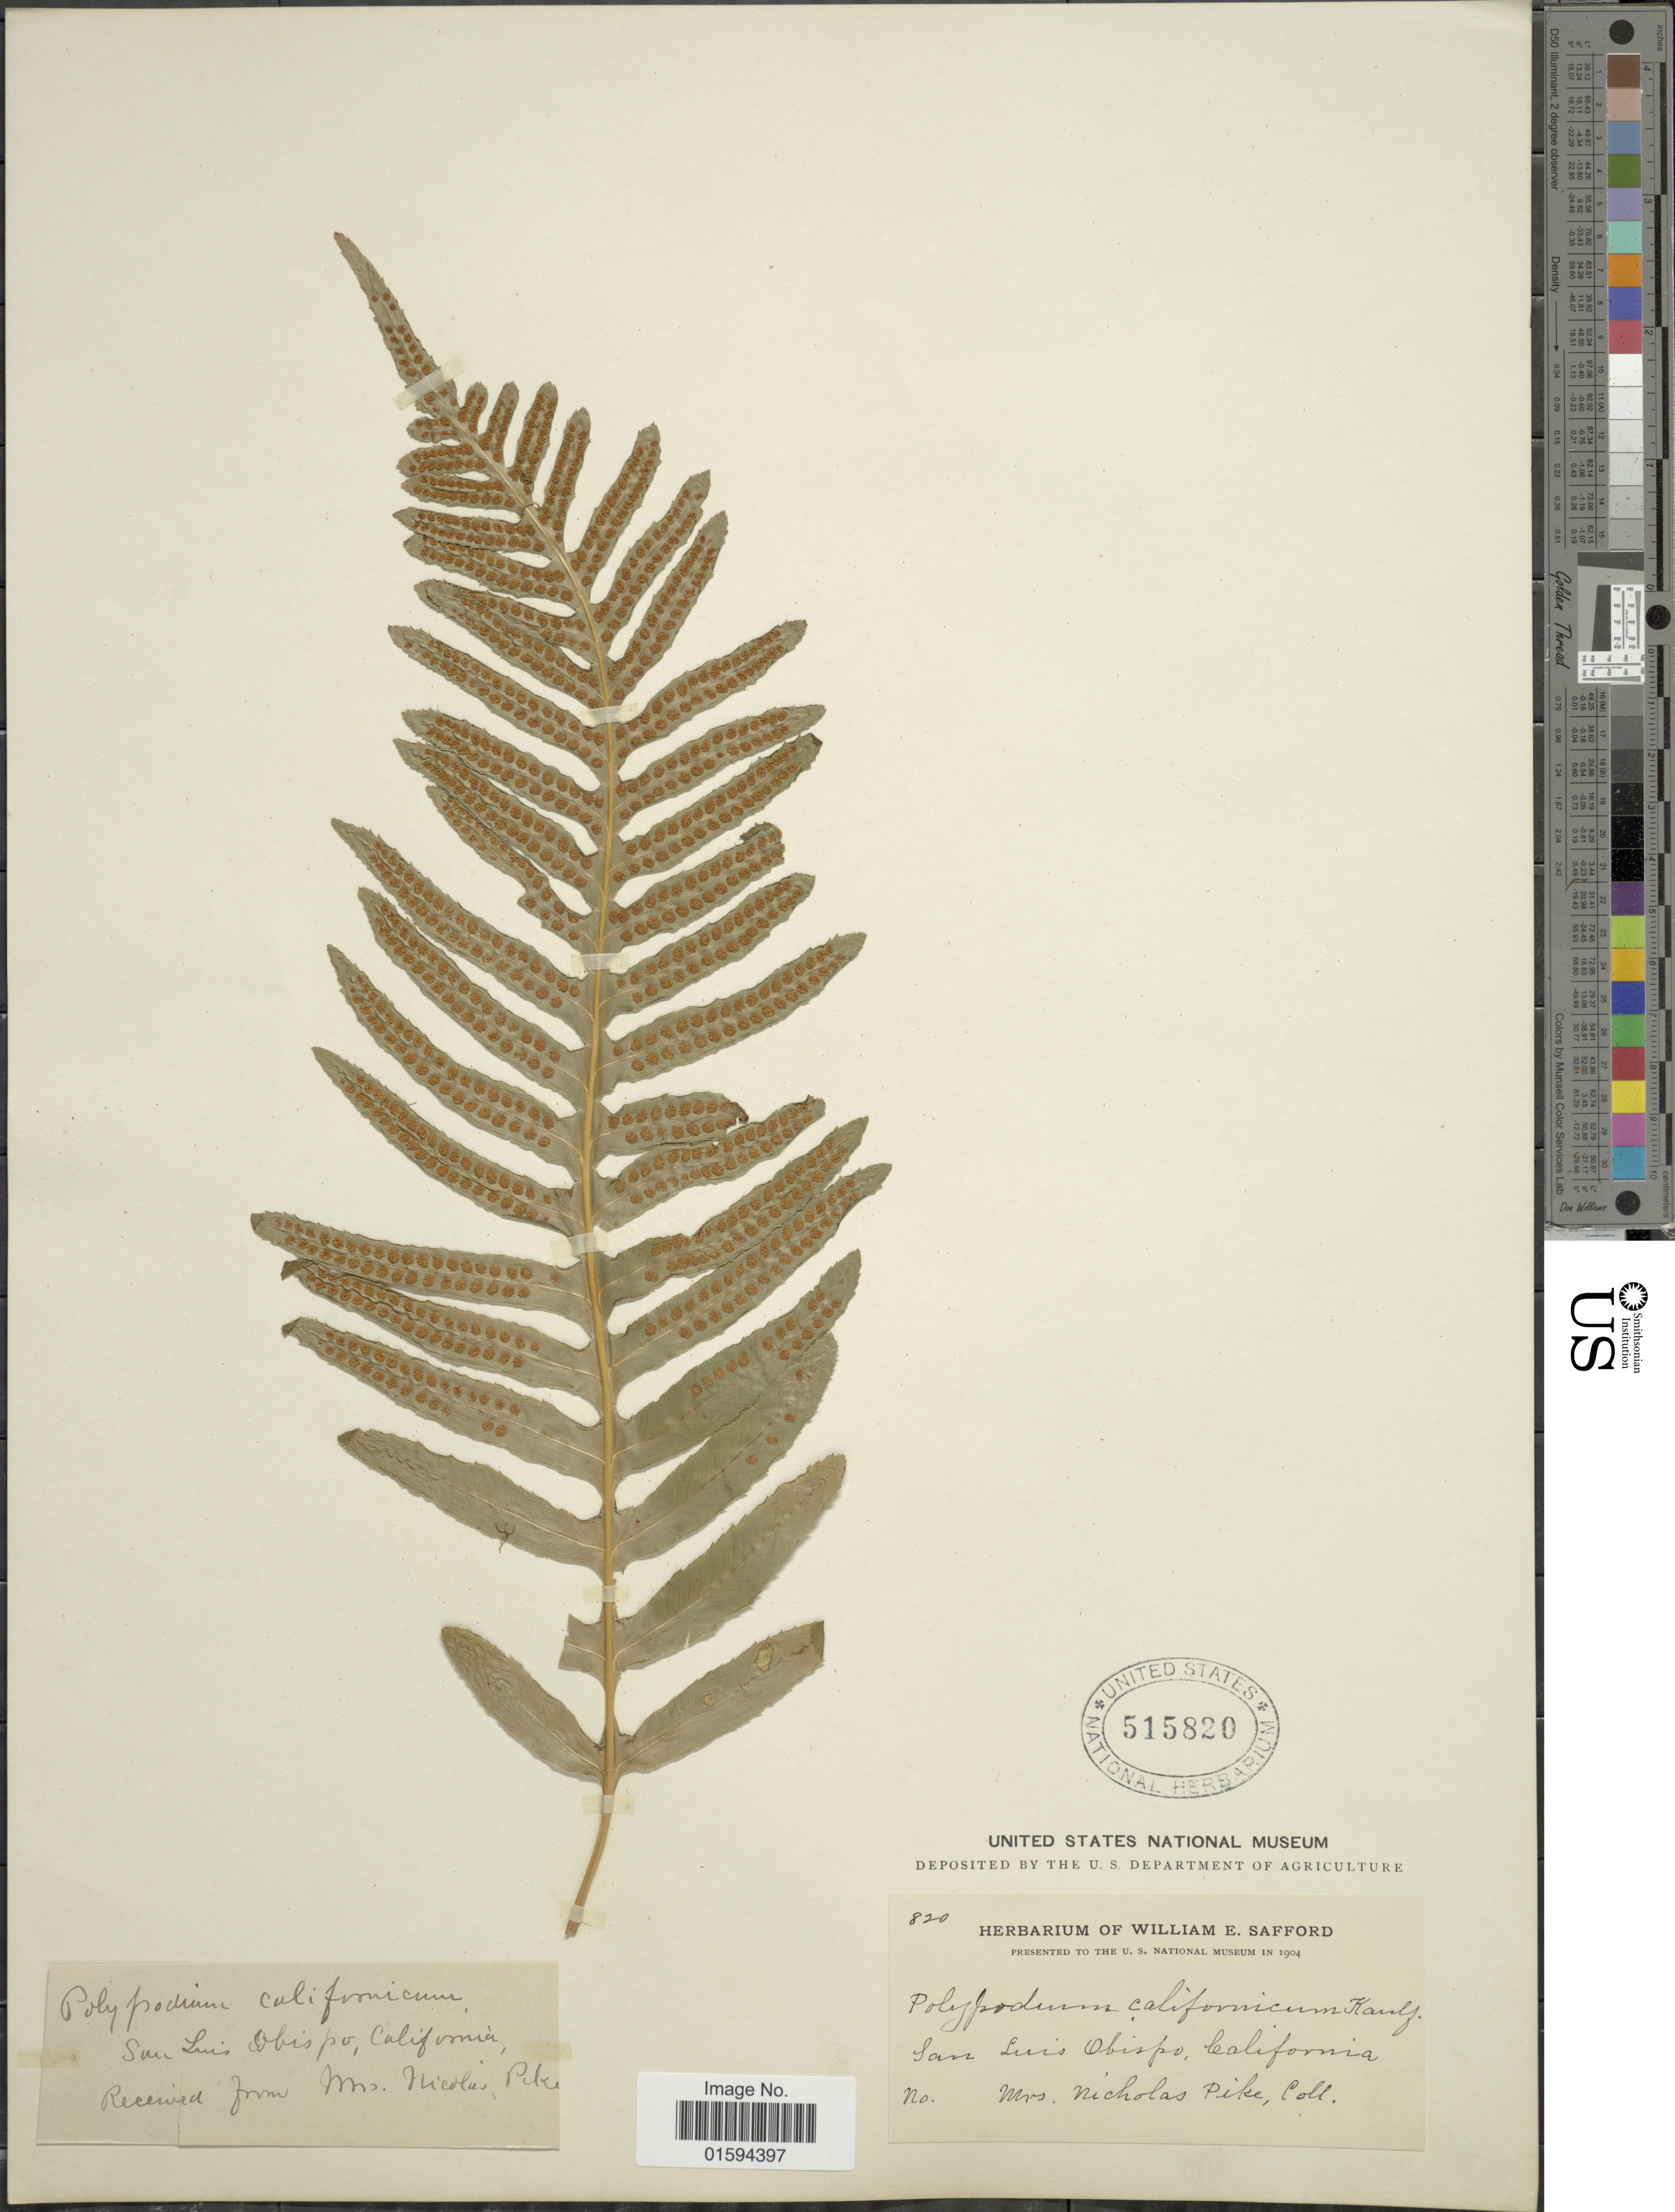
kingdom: Plantae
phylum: Tracheophyta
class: Polypodiopsida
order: Polypodiales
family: Polypodiaceae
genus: Polypodium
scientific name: Polypodium californicum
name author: Kaulf.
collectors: N. Pike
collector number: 820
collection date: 1904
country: United States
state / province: California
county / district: San Luis Obispo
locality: San Luis Obispo.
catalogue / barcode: US 515820